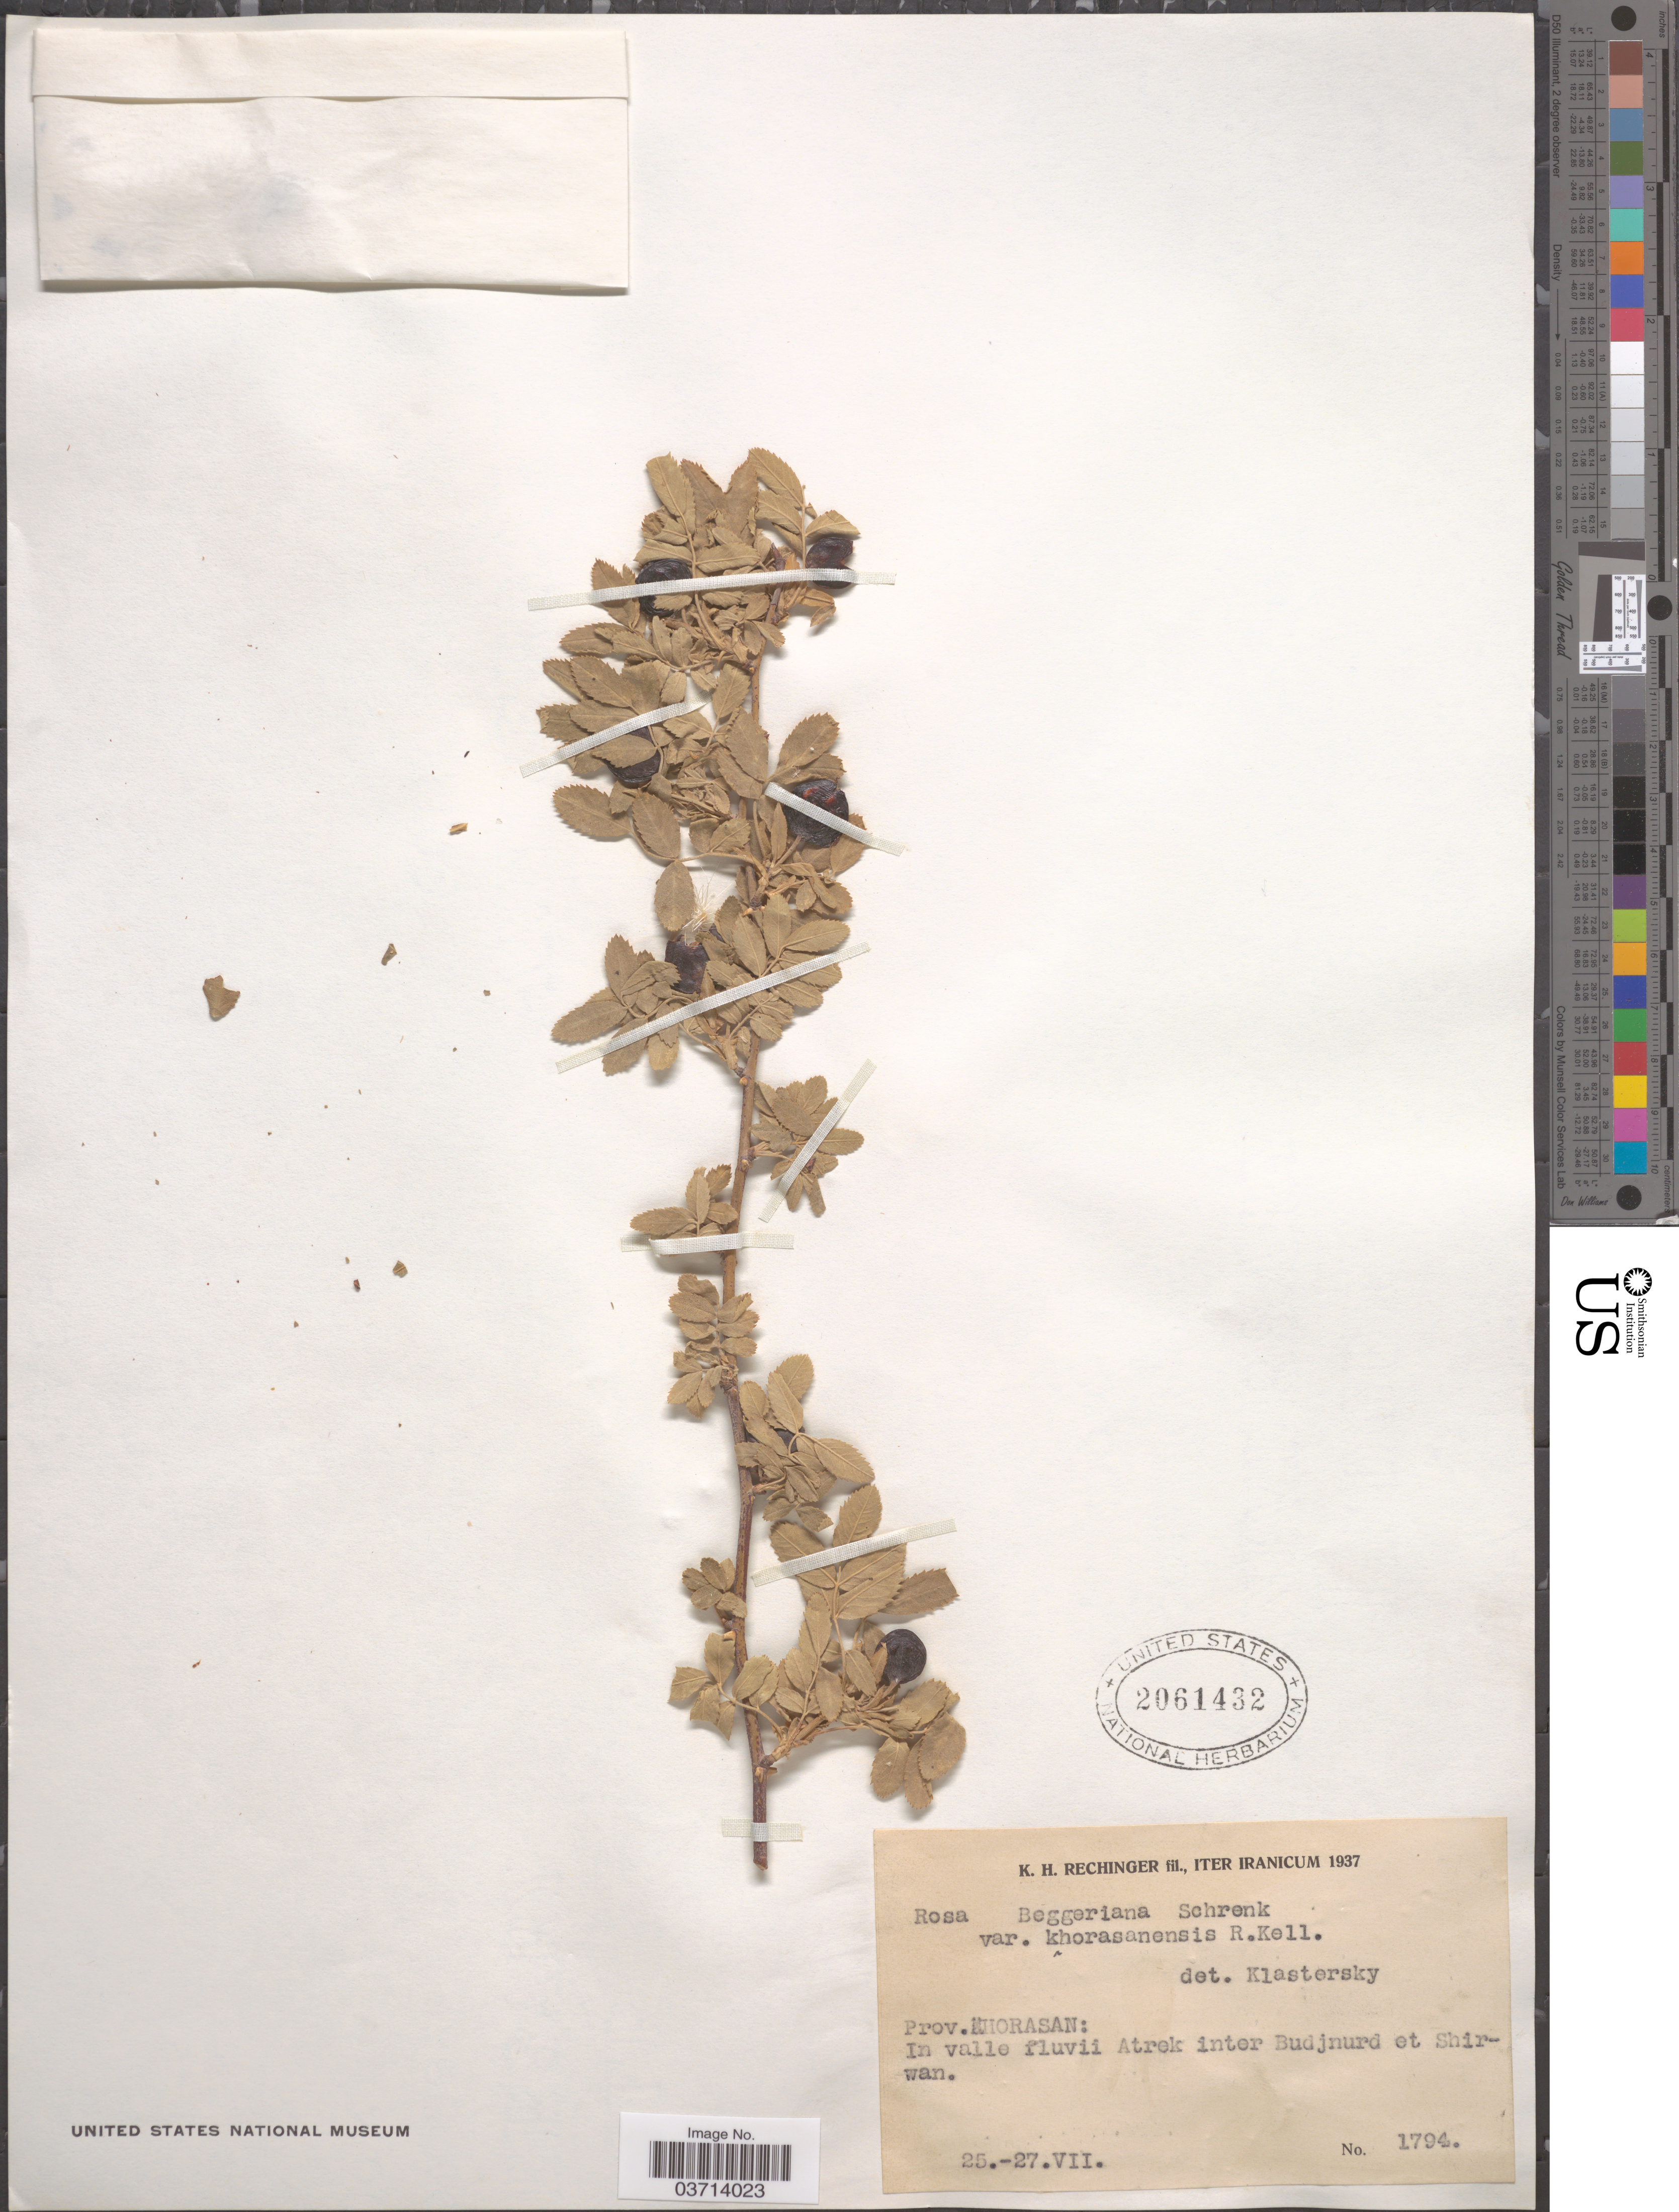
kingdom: Plantae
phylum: Tracheophyta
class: Magnoliopsida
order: Rosales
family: Rosaceae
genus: Rosa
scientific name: Rosa beggeriana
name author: Schrenk ex Fisch. & C.A. Mey.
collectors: K. H. Rechinger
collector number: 1794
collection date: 1937-07-25/1937-07-27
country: Iran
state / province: Khorasan [obsolete]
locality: Iter Iranicum. Prov.Khorasan: In valle fluvii Atrek inter Budjnurd et Shirwan.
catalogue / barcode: US 2061432